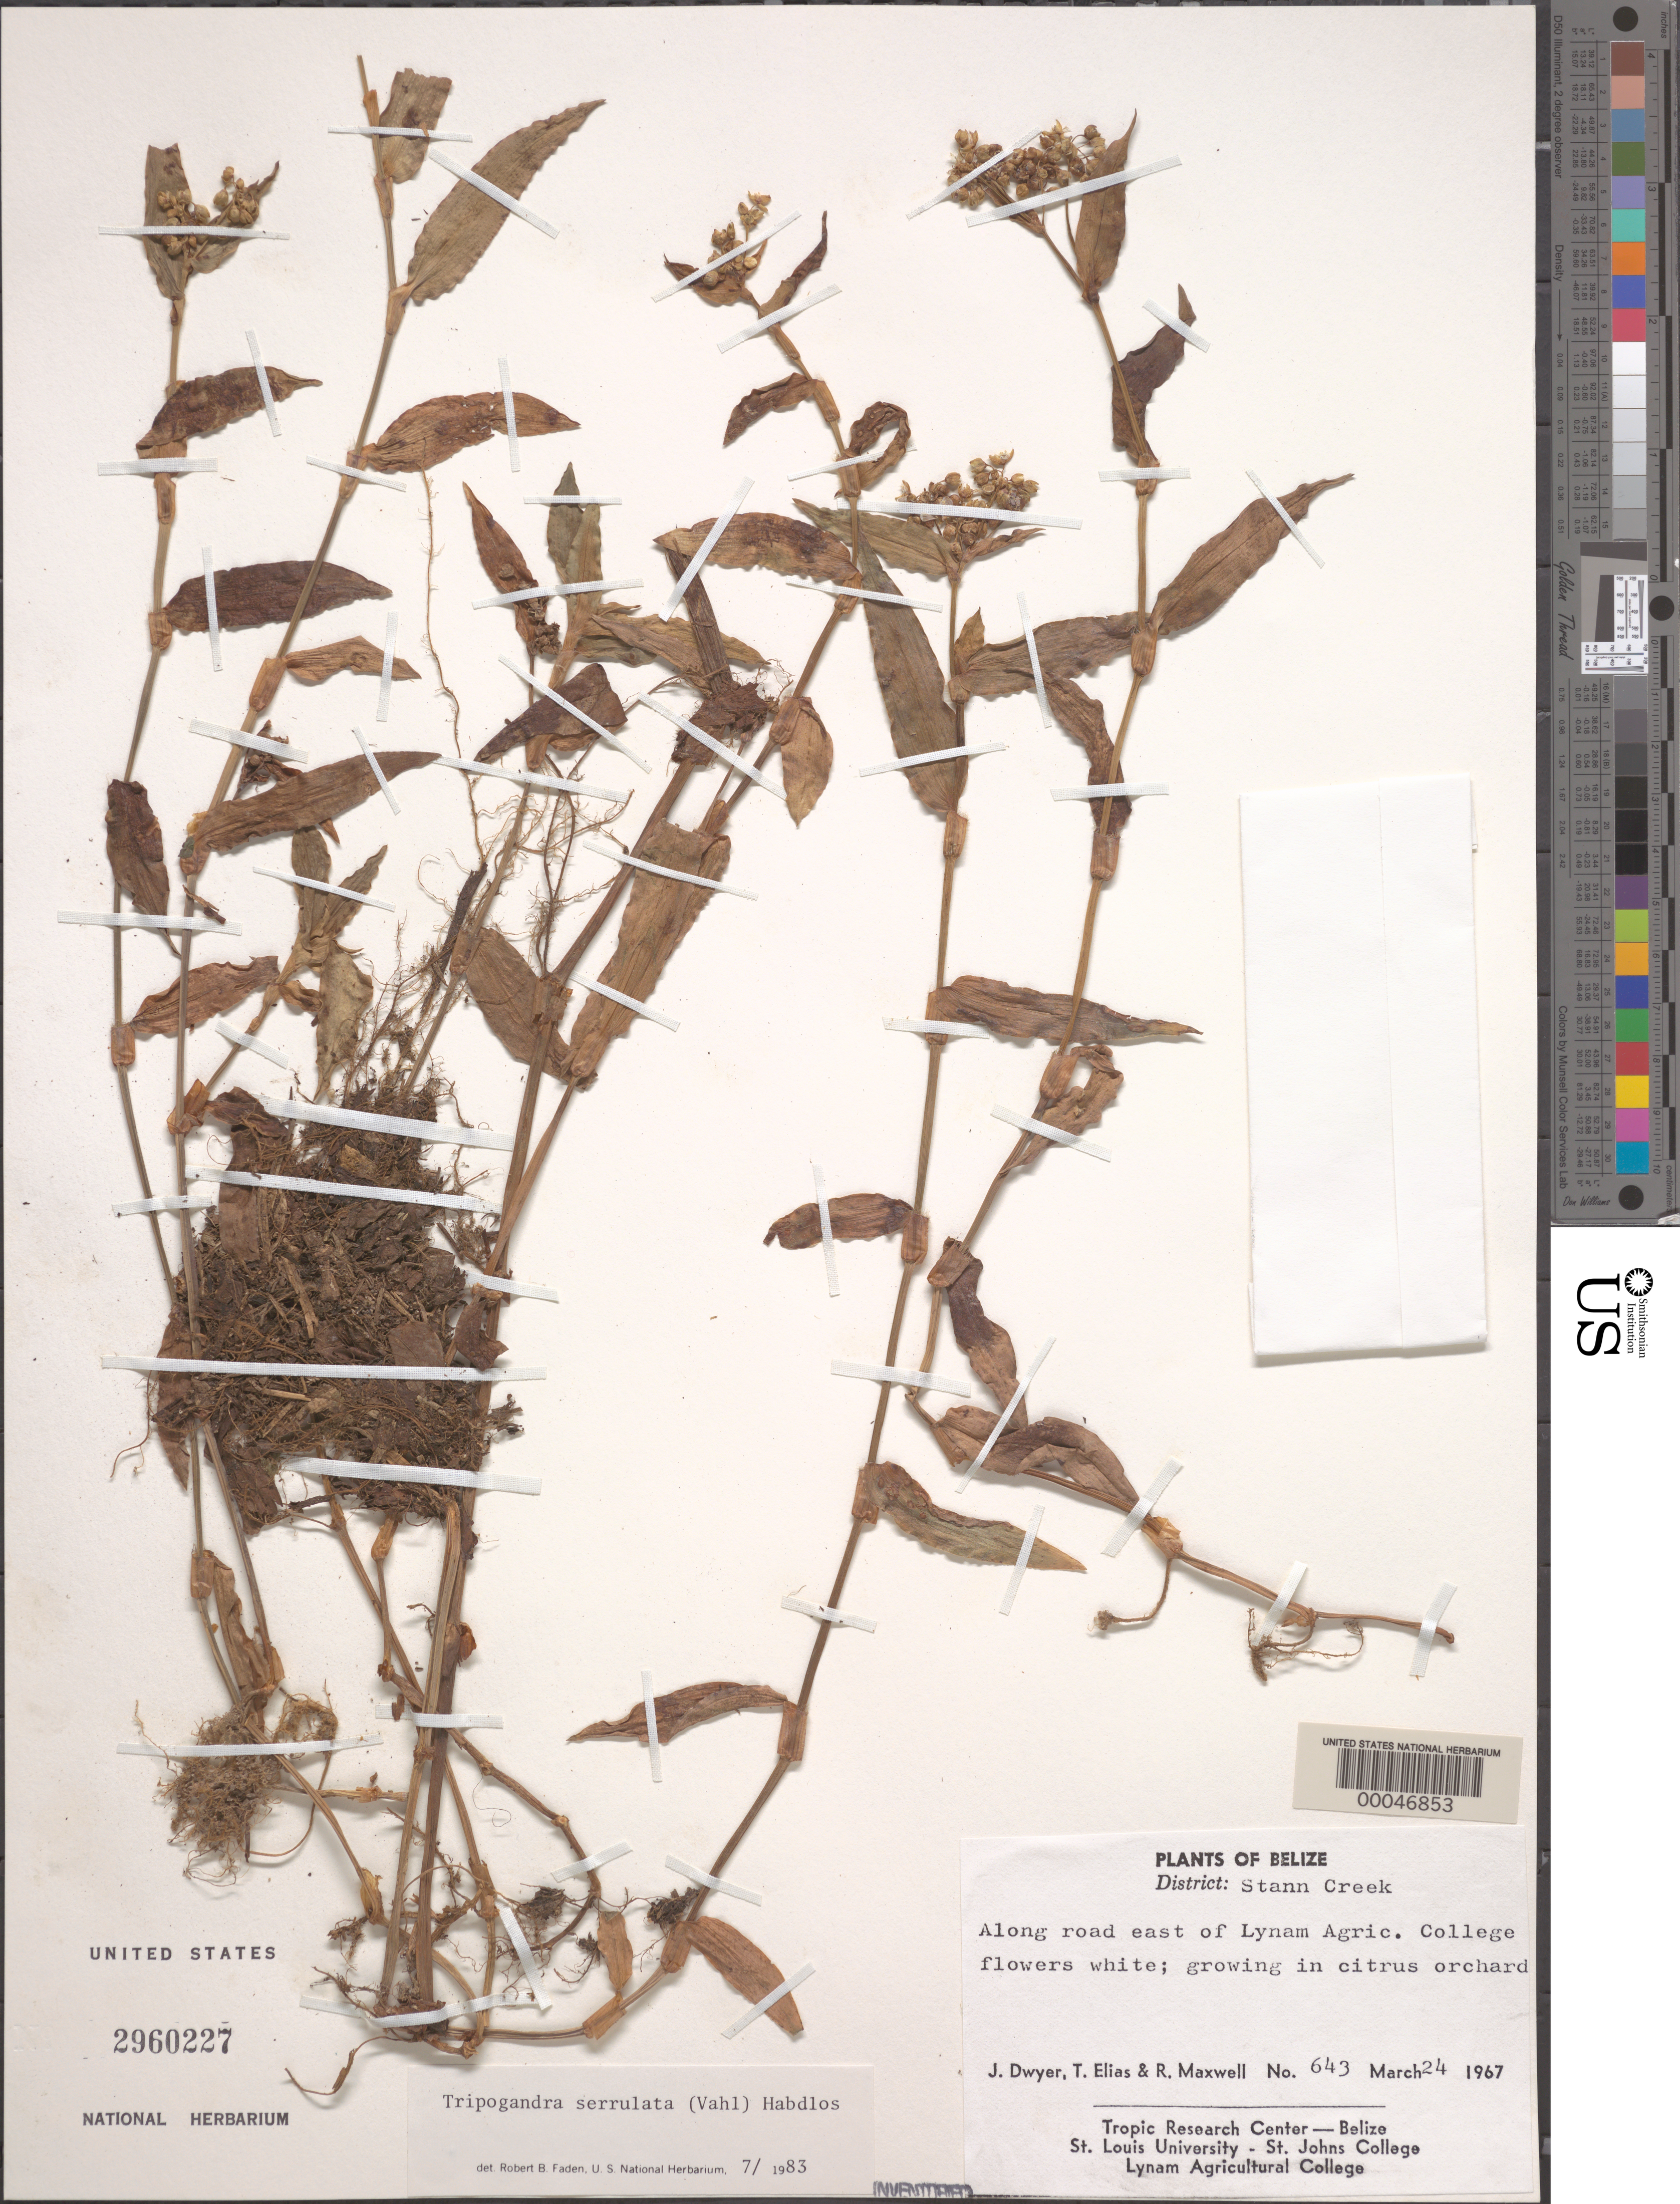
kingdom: Plantae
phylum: Tracheophyta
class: Liliopsida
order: Commelinales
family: Commelinaceae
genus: Tripogandra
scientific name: Tripogandra serrulata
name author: (Vahl) Handlos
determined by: Faden, Robert B., (US), Smithsonian Institution - National Museum of Natural History (UNITED STATES)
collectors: J. D. Dwyer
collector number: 643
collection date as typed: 24 Mar 1967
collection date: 1967-03-24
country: Belize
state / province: Stann Creek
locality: Road E of Lynam Agric. College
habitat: Citrus orchard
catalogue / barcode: US 2960227